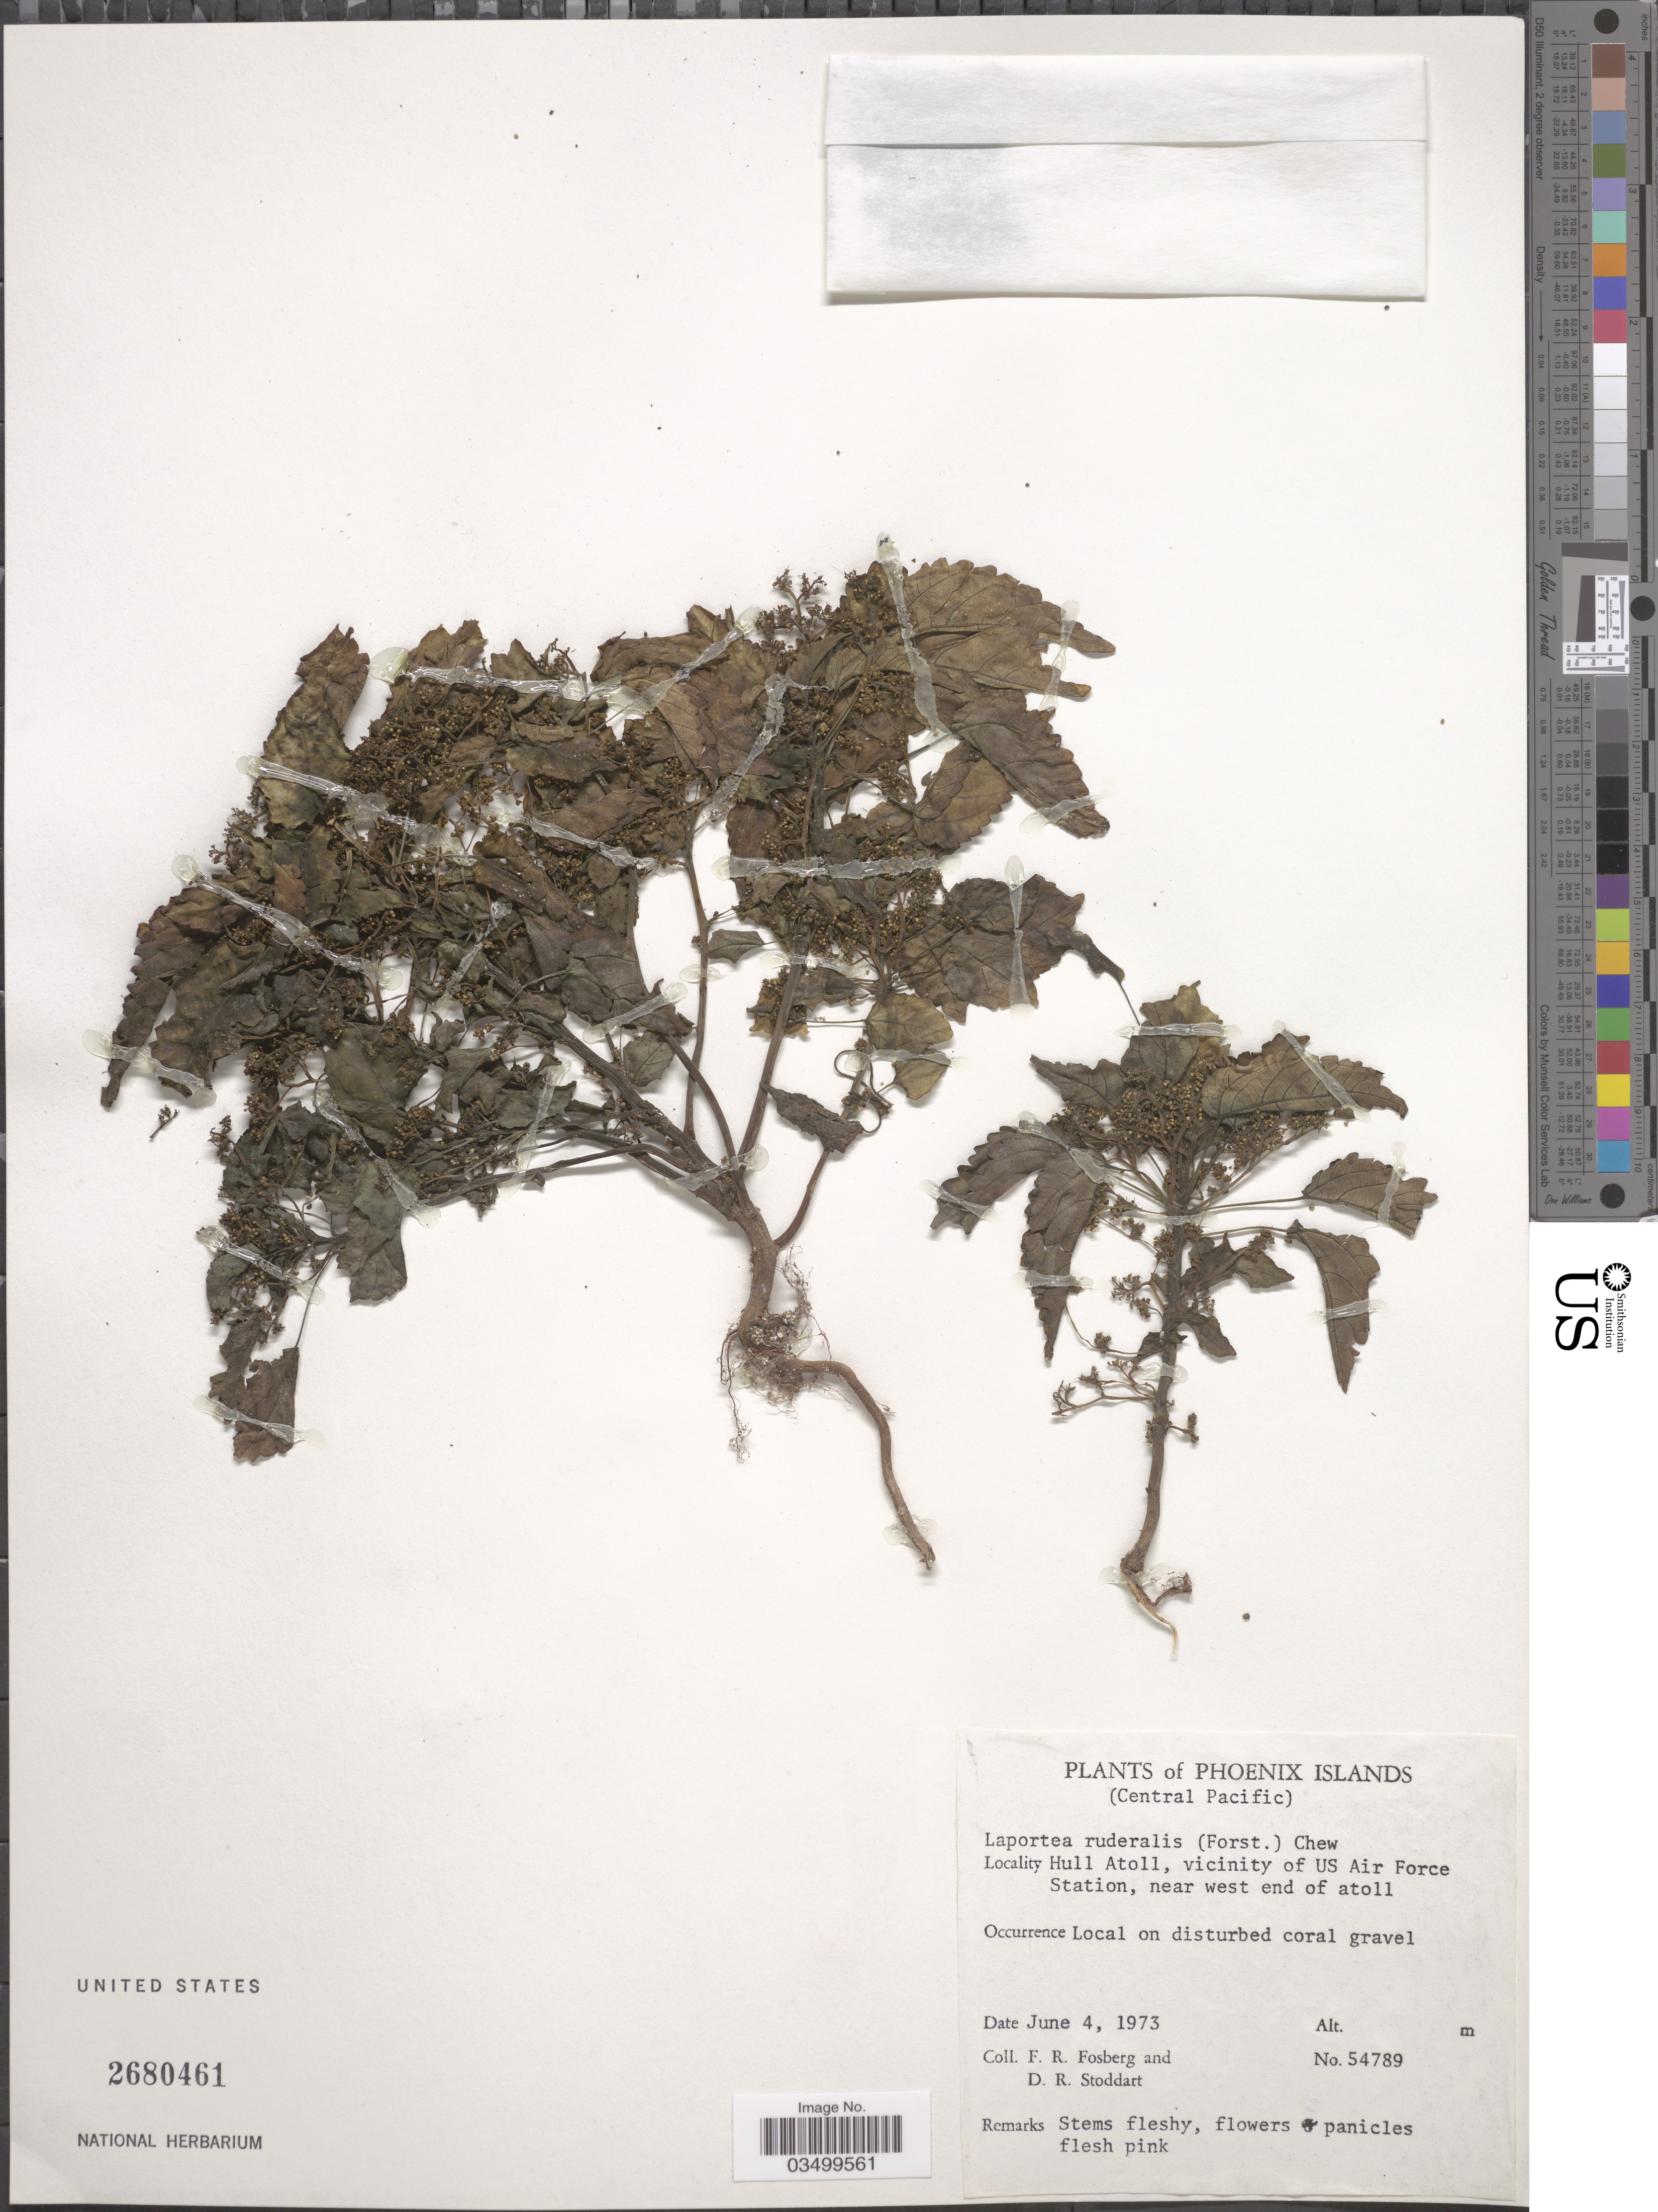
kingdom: Plantae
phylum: Tracheophyta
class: Magnoliopsida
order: Rosales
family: Urticaceae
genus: Laportea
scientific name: Laportea ruderalis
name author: (G. Forst.) Chew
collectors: F. R. Fosberg & D. R. Stoddart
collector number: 54789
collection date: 1973-06-04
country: Kiribati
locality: Phoenix Islands (Central Pacific). Hull Atoll, vicinity of US Air Force Station, near west end of atoll.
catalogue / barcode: US 2680461